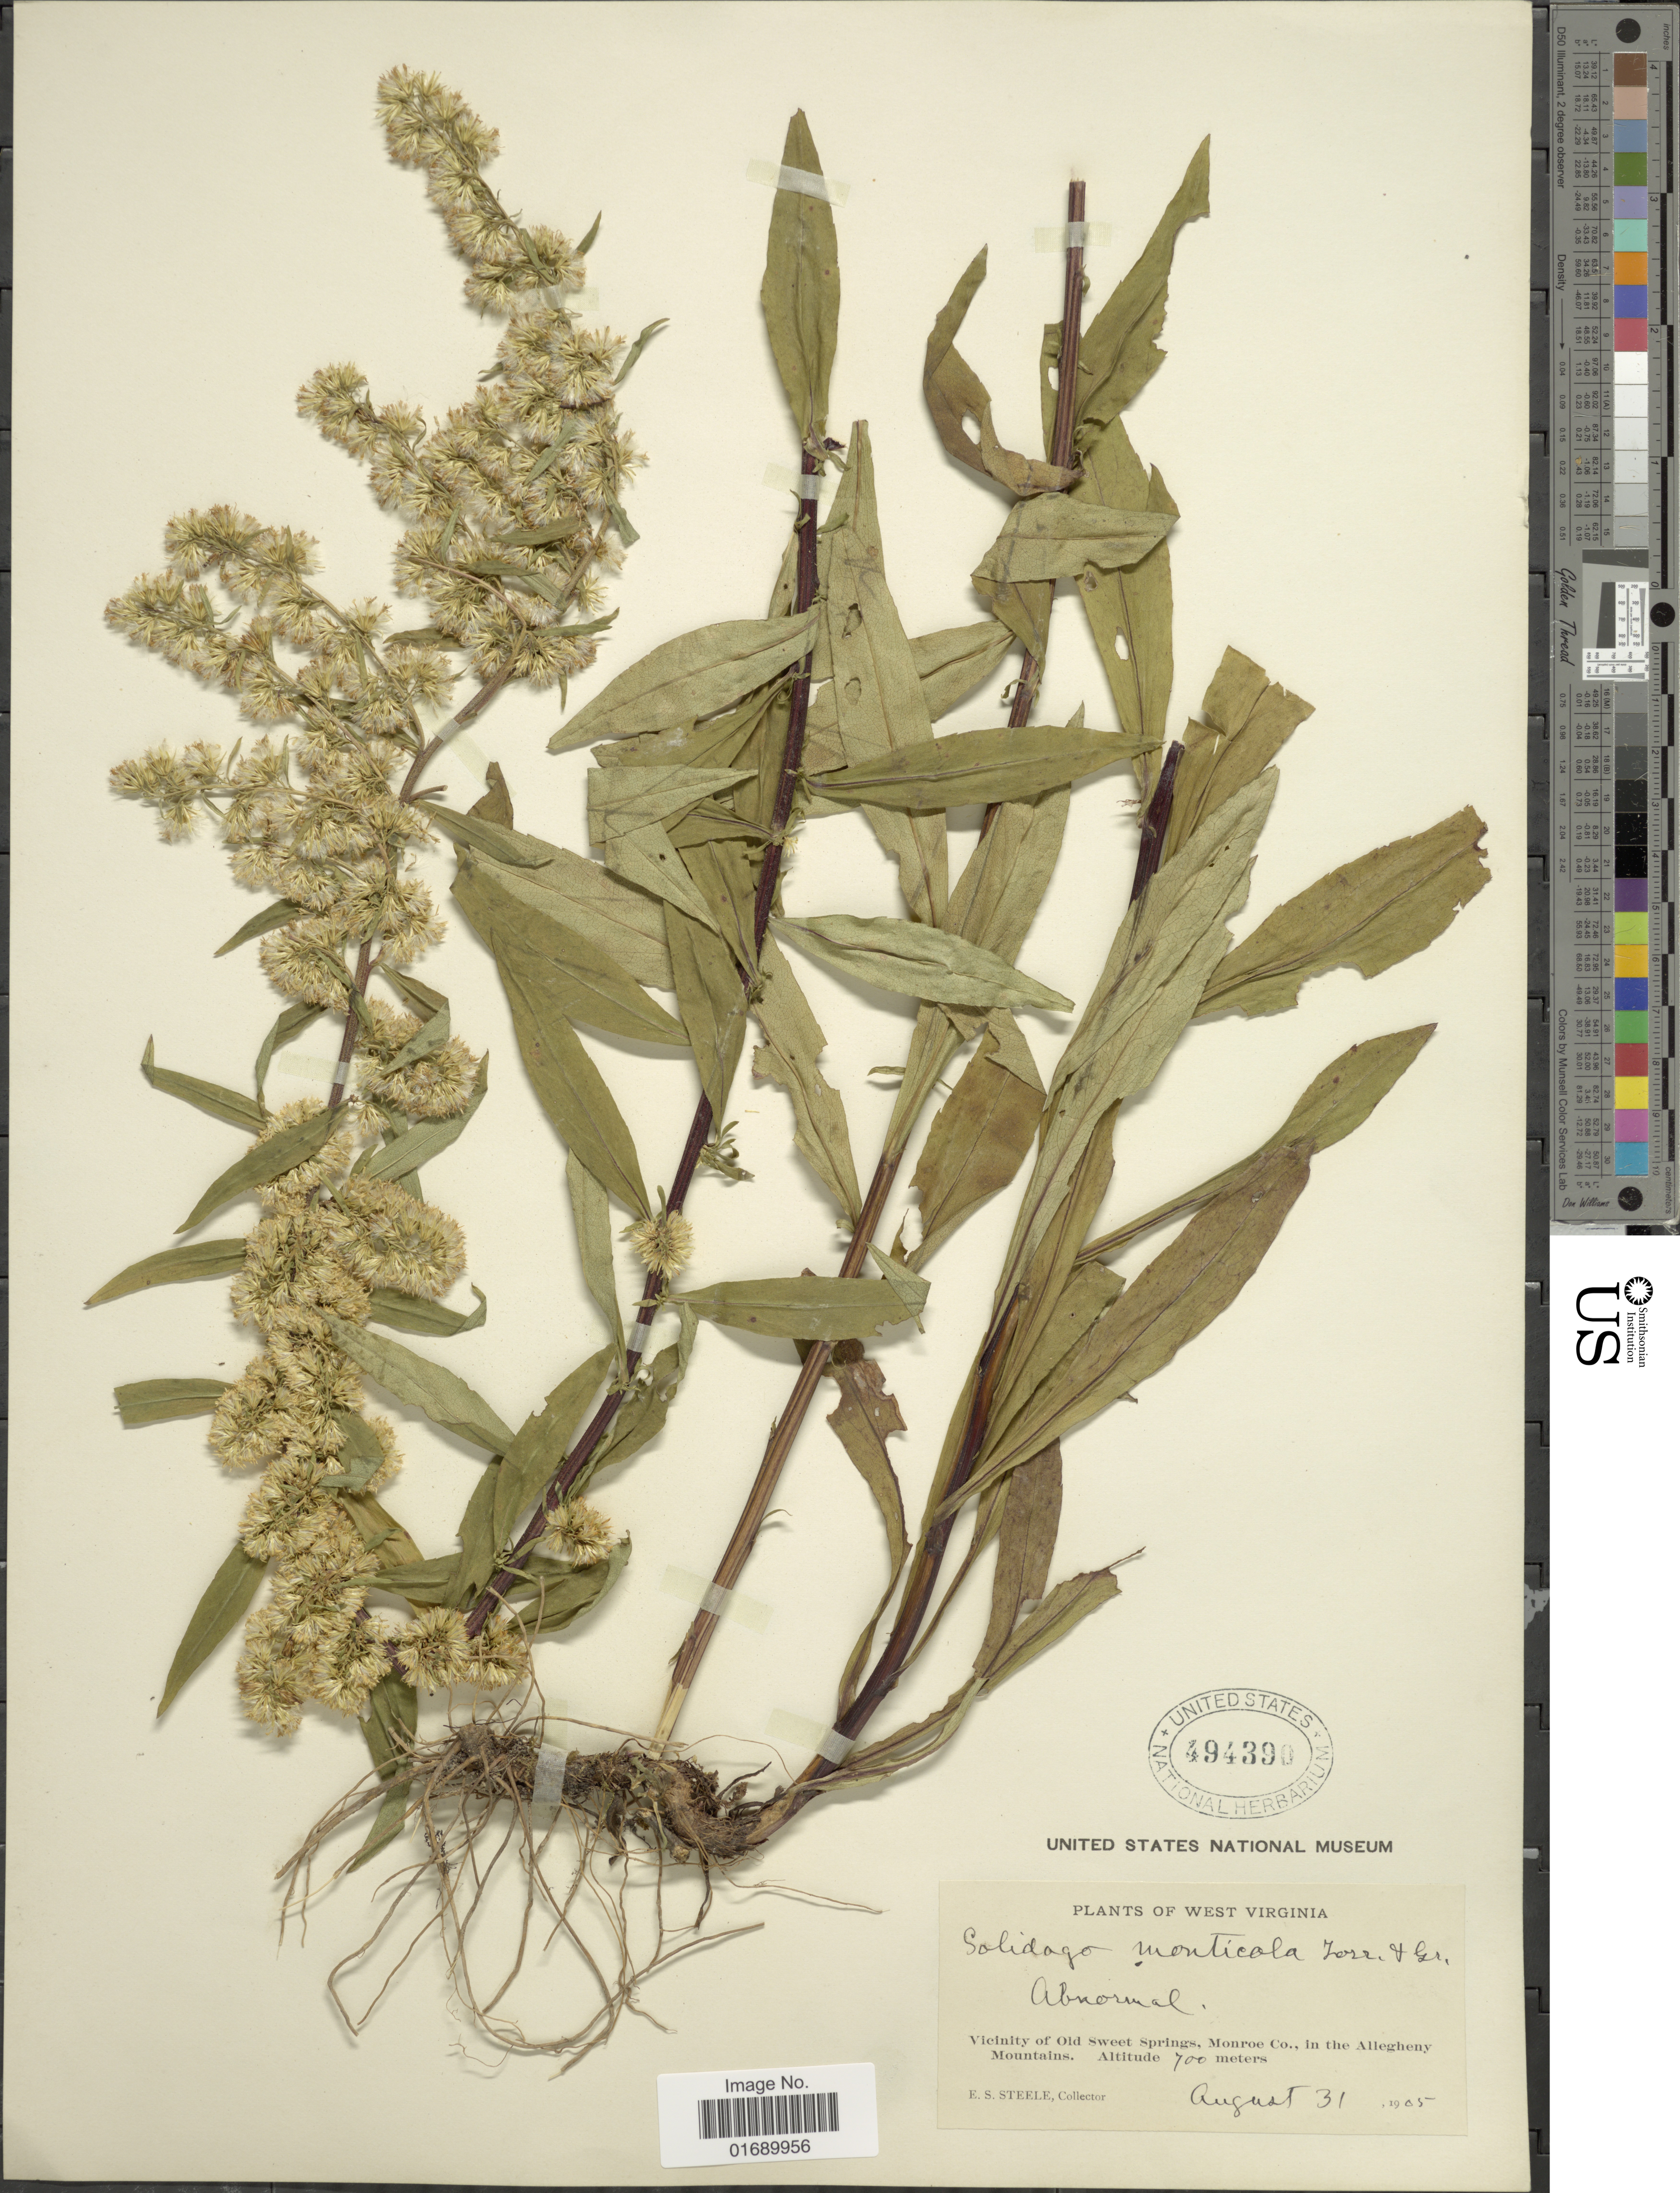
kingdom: Plantae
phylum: Tracheophyta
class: Magnoliopsida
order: Asterales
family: Asteraceae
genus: Solidago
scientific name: Solidago roanensis var. monticola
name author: (Torr. & A. Gray) Fernald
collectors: E. Steele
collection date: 1905-08-31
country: United States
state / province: West Virginia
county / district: Monroe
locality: Abnormal, Vicinity of Old Swet Springs, Monroe Co., in the Allegheny Mountains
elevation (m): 700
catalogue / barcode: US 494390